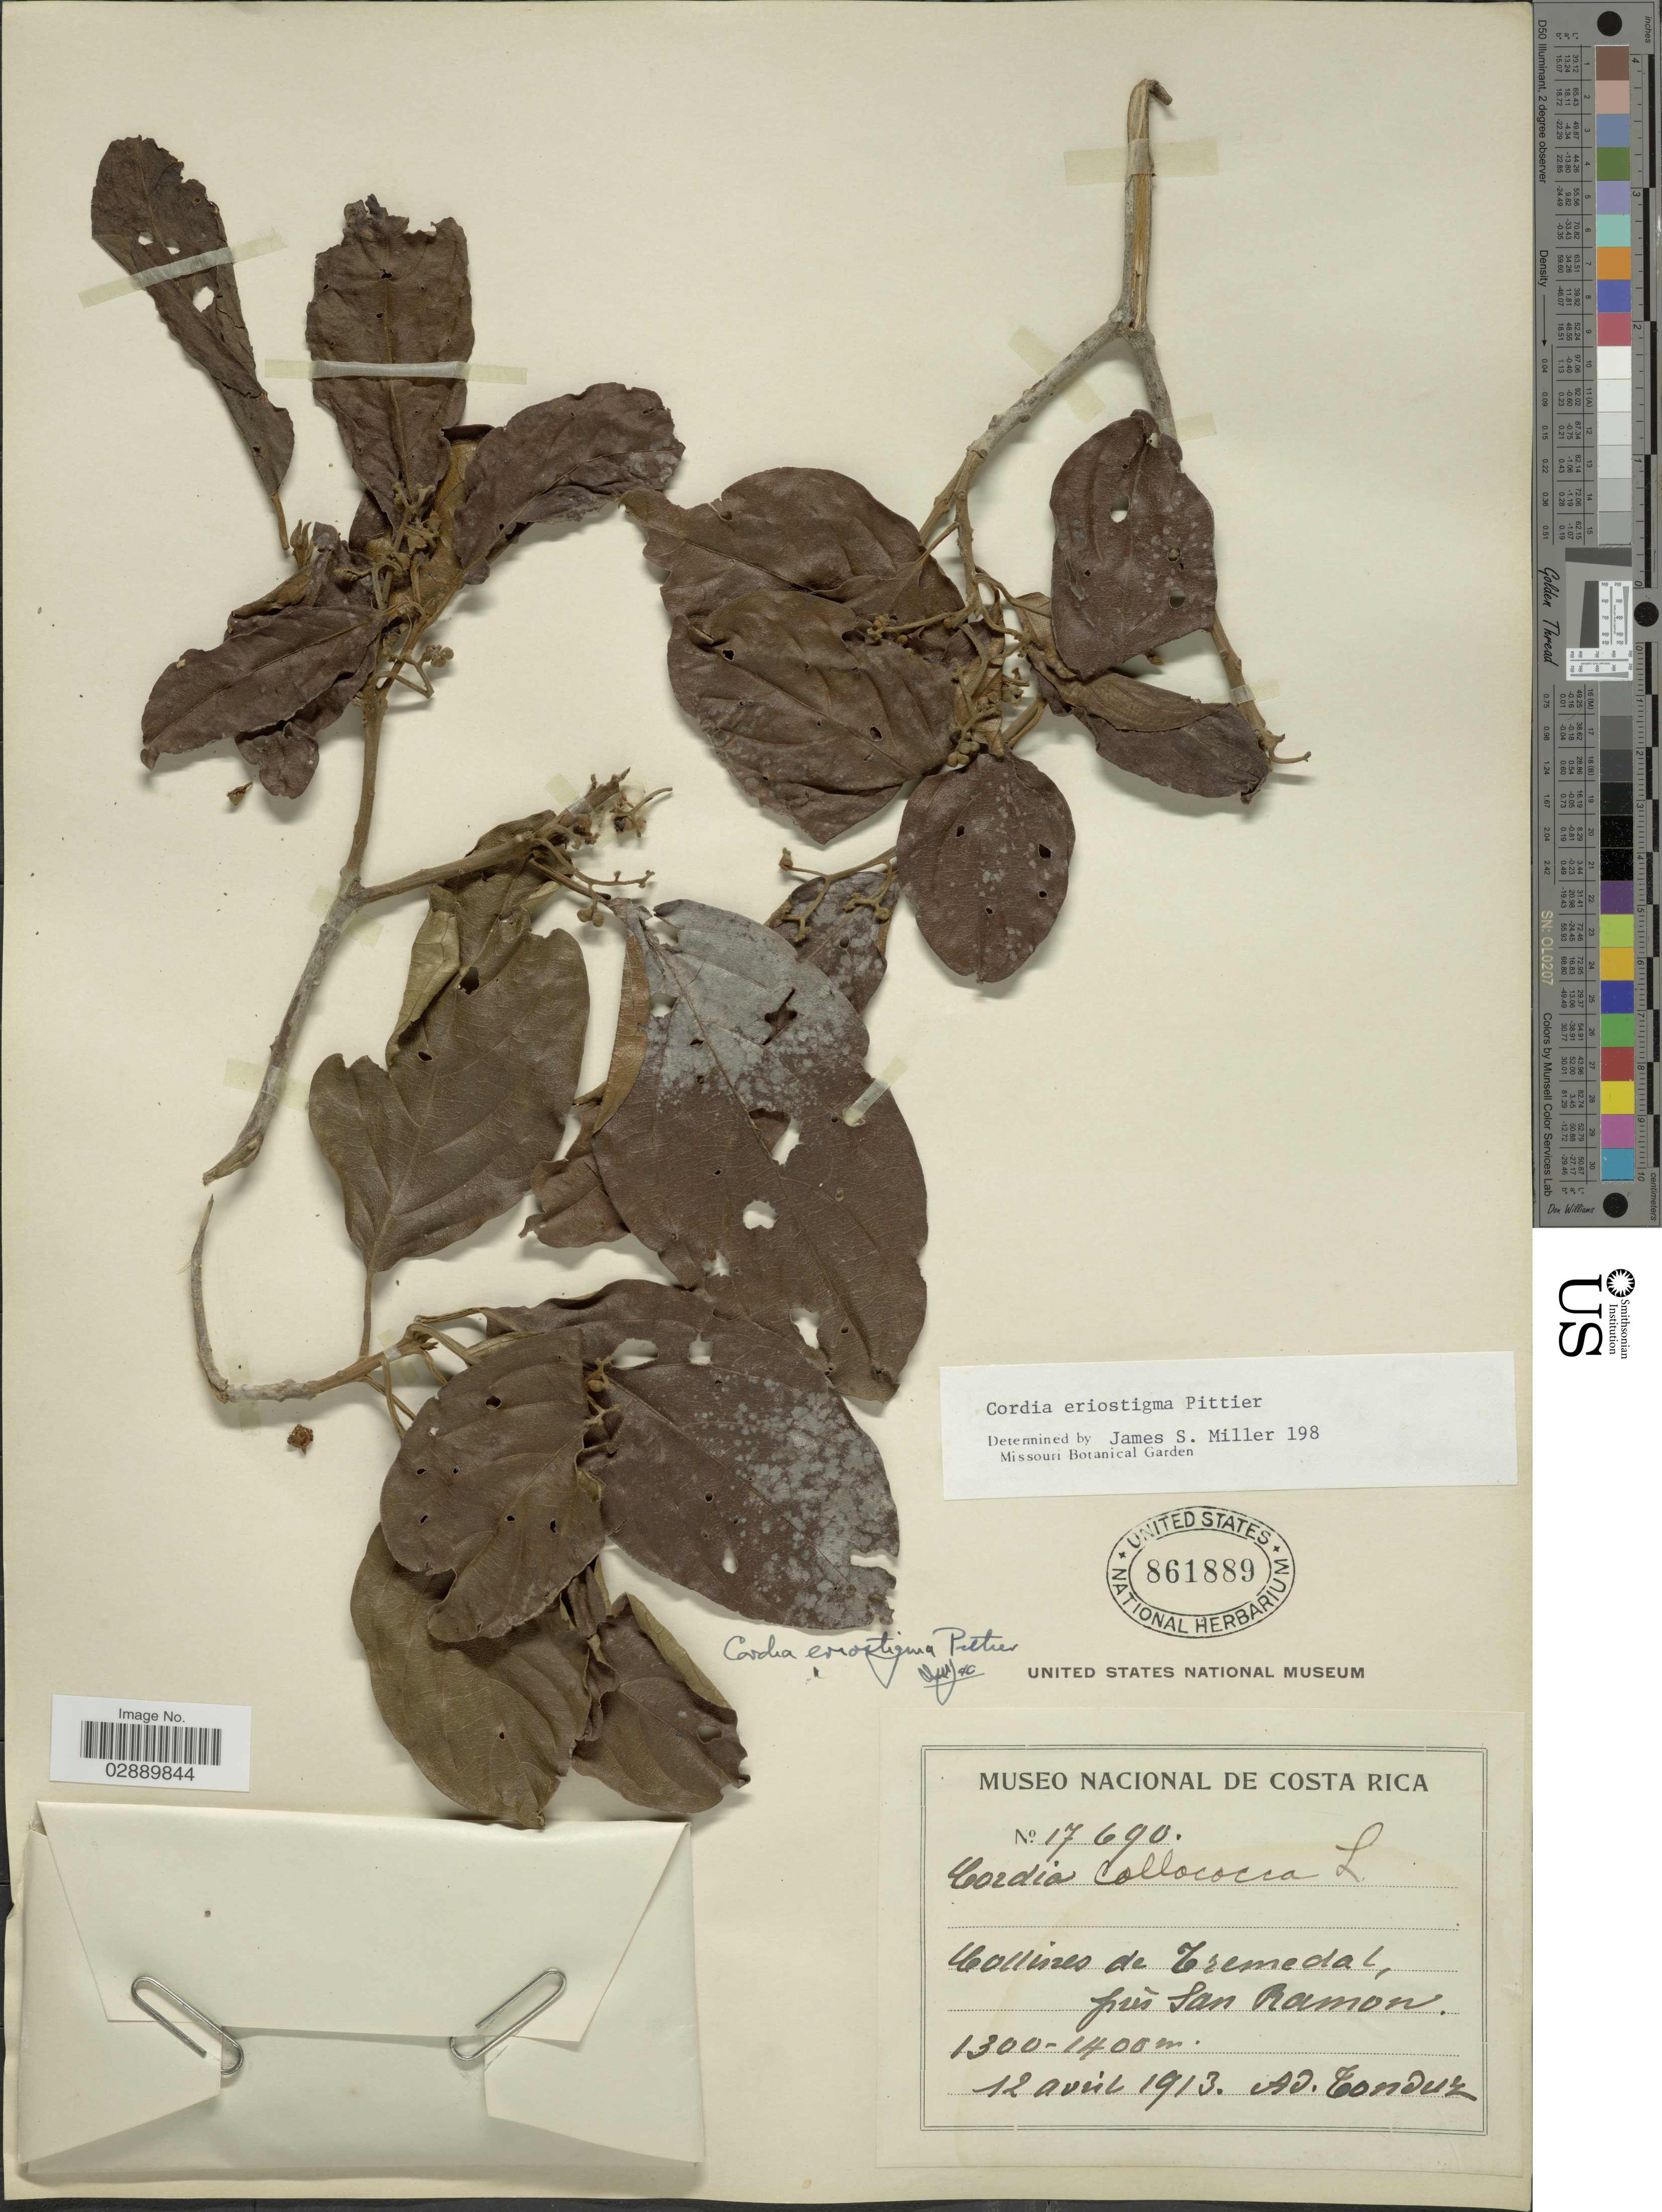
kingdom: Plantae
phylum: Tracheophyta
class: Magnoliopsida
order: Boraginales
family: Cordiaceae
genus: Cordia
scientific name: Cordia eriostigma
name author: Pittier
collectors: A. Tonduz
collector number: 17690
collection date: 1913-04-12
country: Costa Rica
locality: Callines de Tremedal, prés San Ramon.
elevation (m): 1300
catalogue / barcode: US 861889